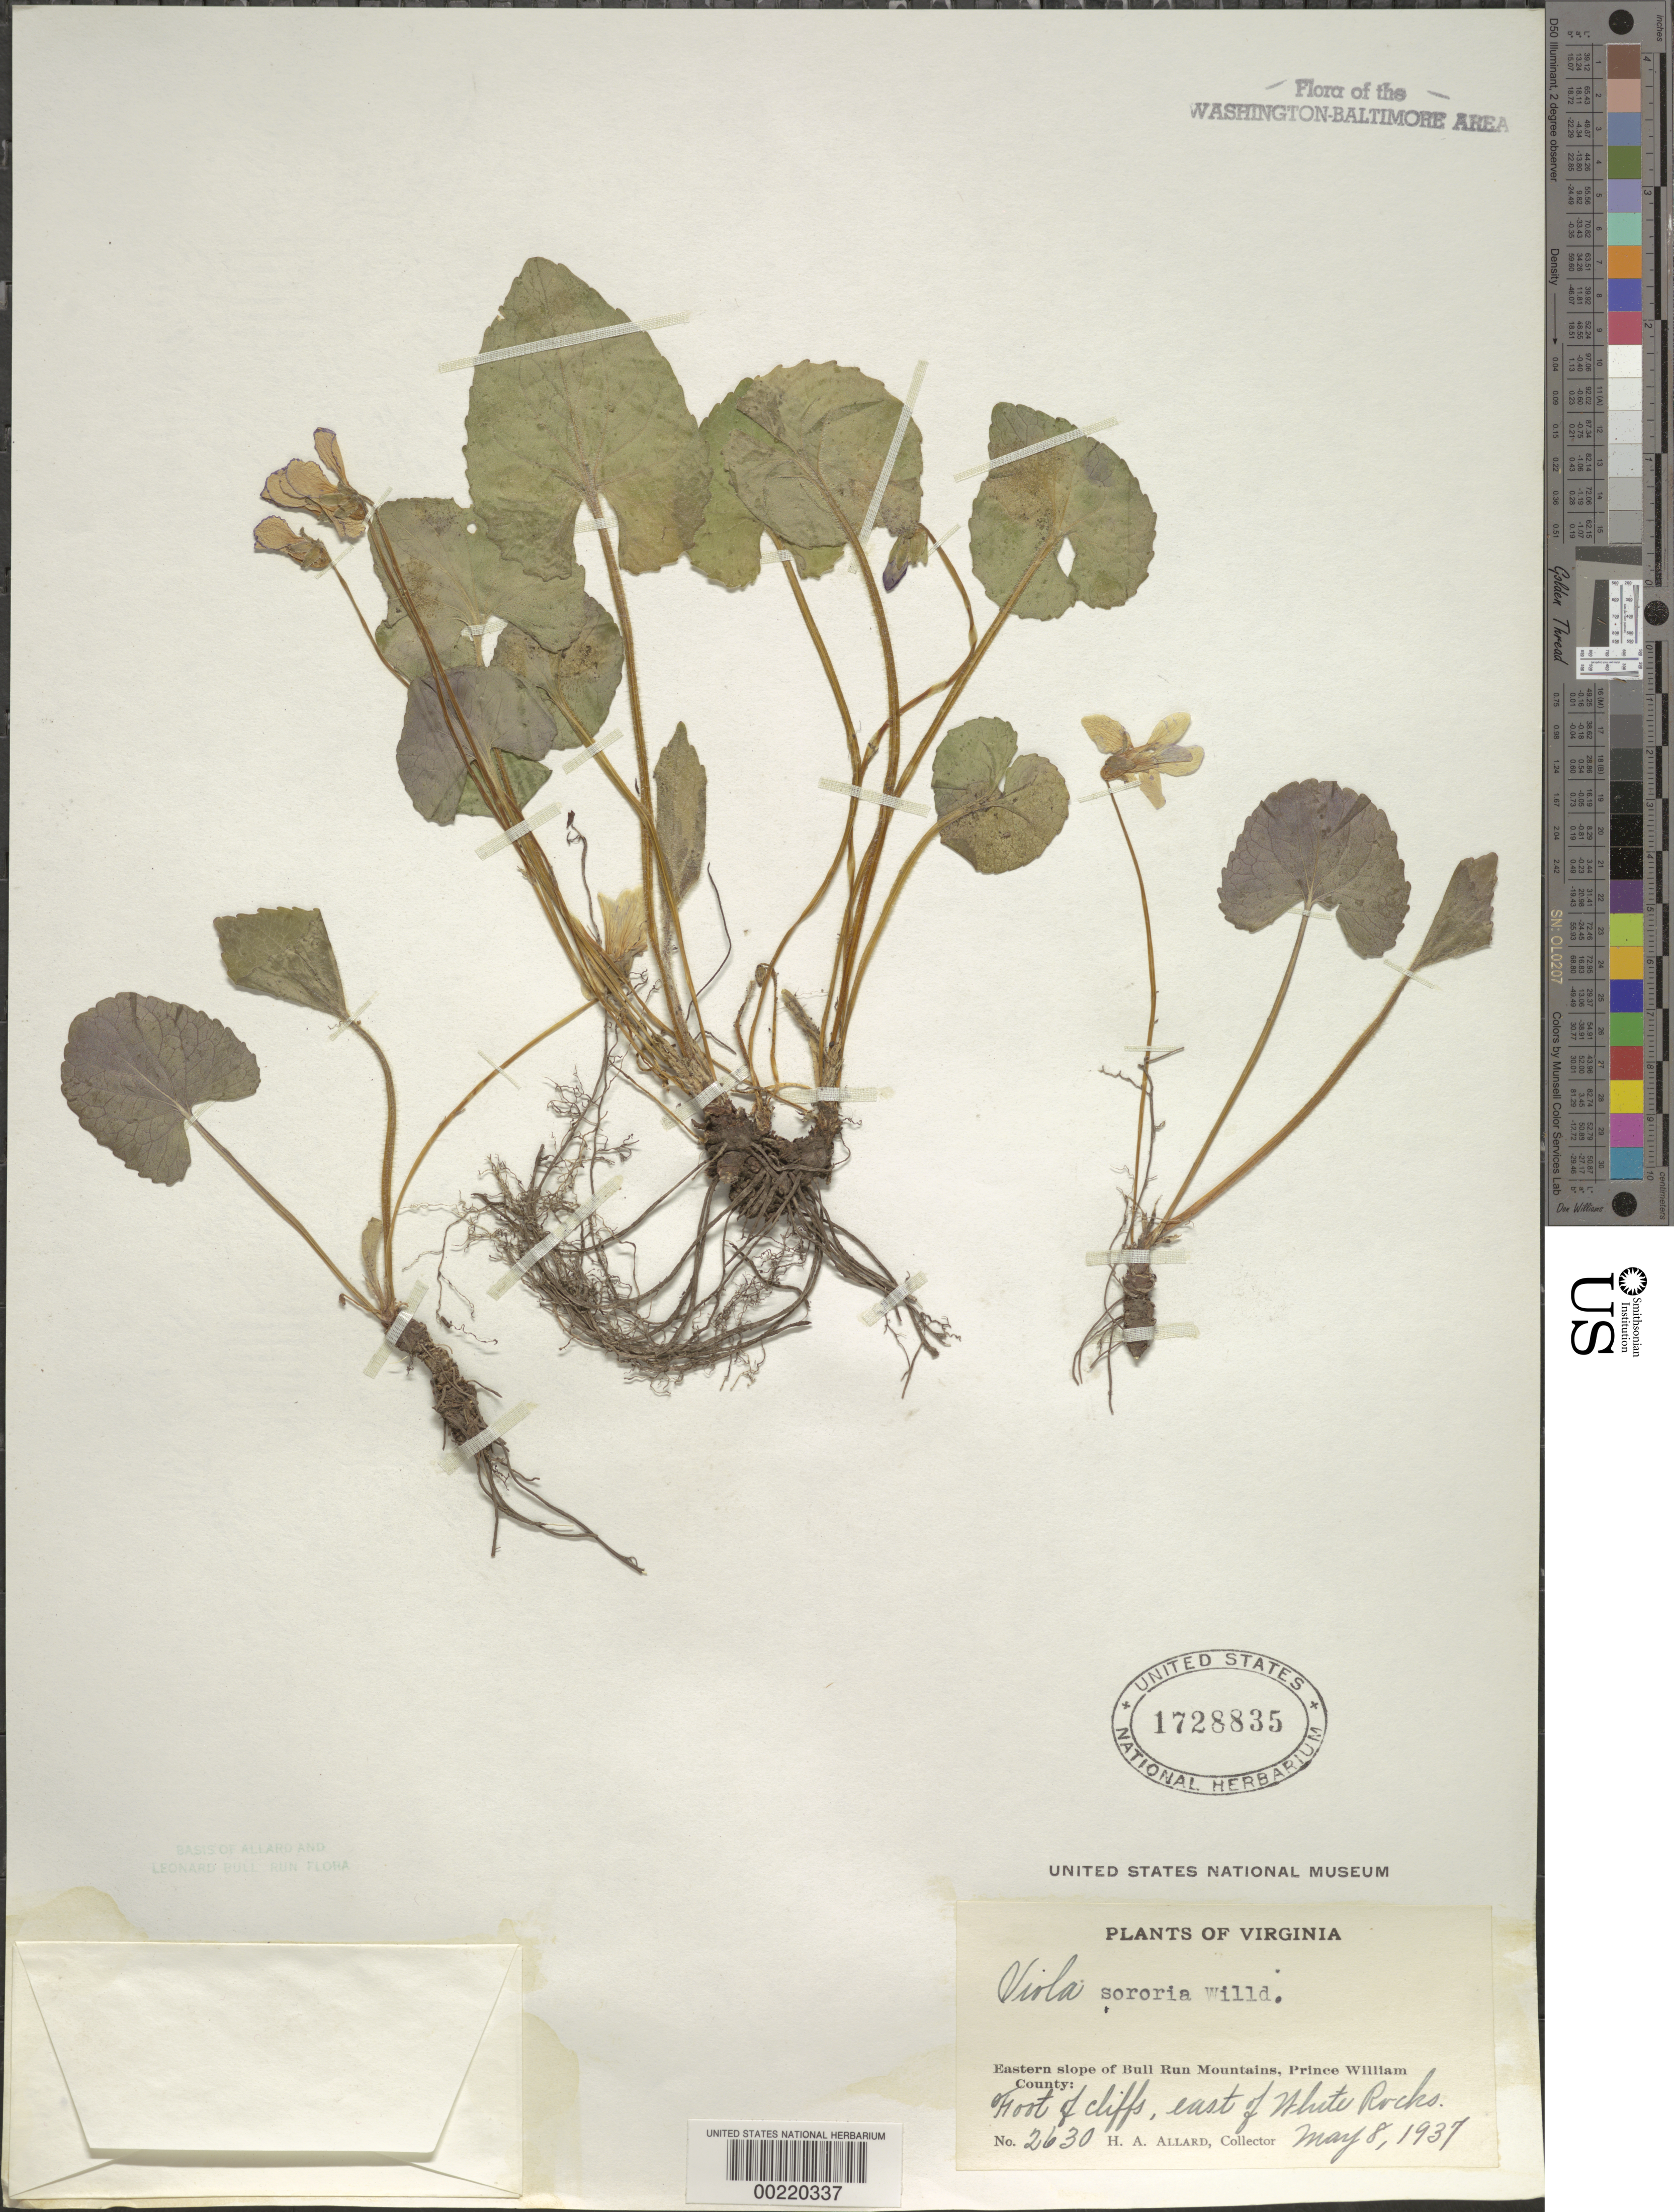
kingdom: Plantae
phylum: Tracheophyta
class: Magnoliopsida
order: Malpighiales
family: Violaceae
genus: Viola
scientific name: Viola sororia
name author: Willd.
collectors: H. A. Allard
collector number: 2630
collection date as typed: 08 May 1937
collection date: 1937-05-08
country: United States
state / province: Virginia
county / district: Prince William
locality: East of White Rocks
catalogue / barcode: US 1728835